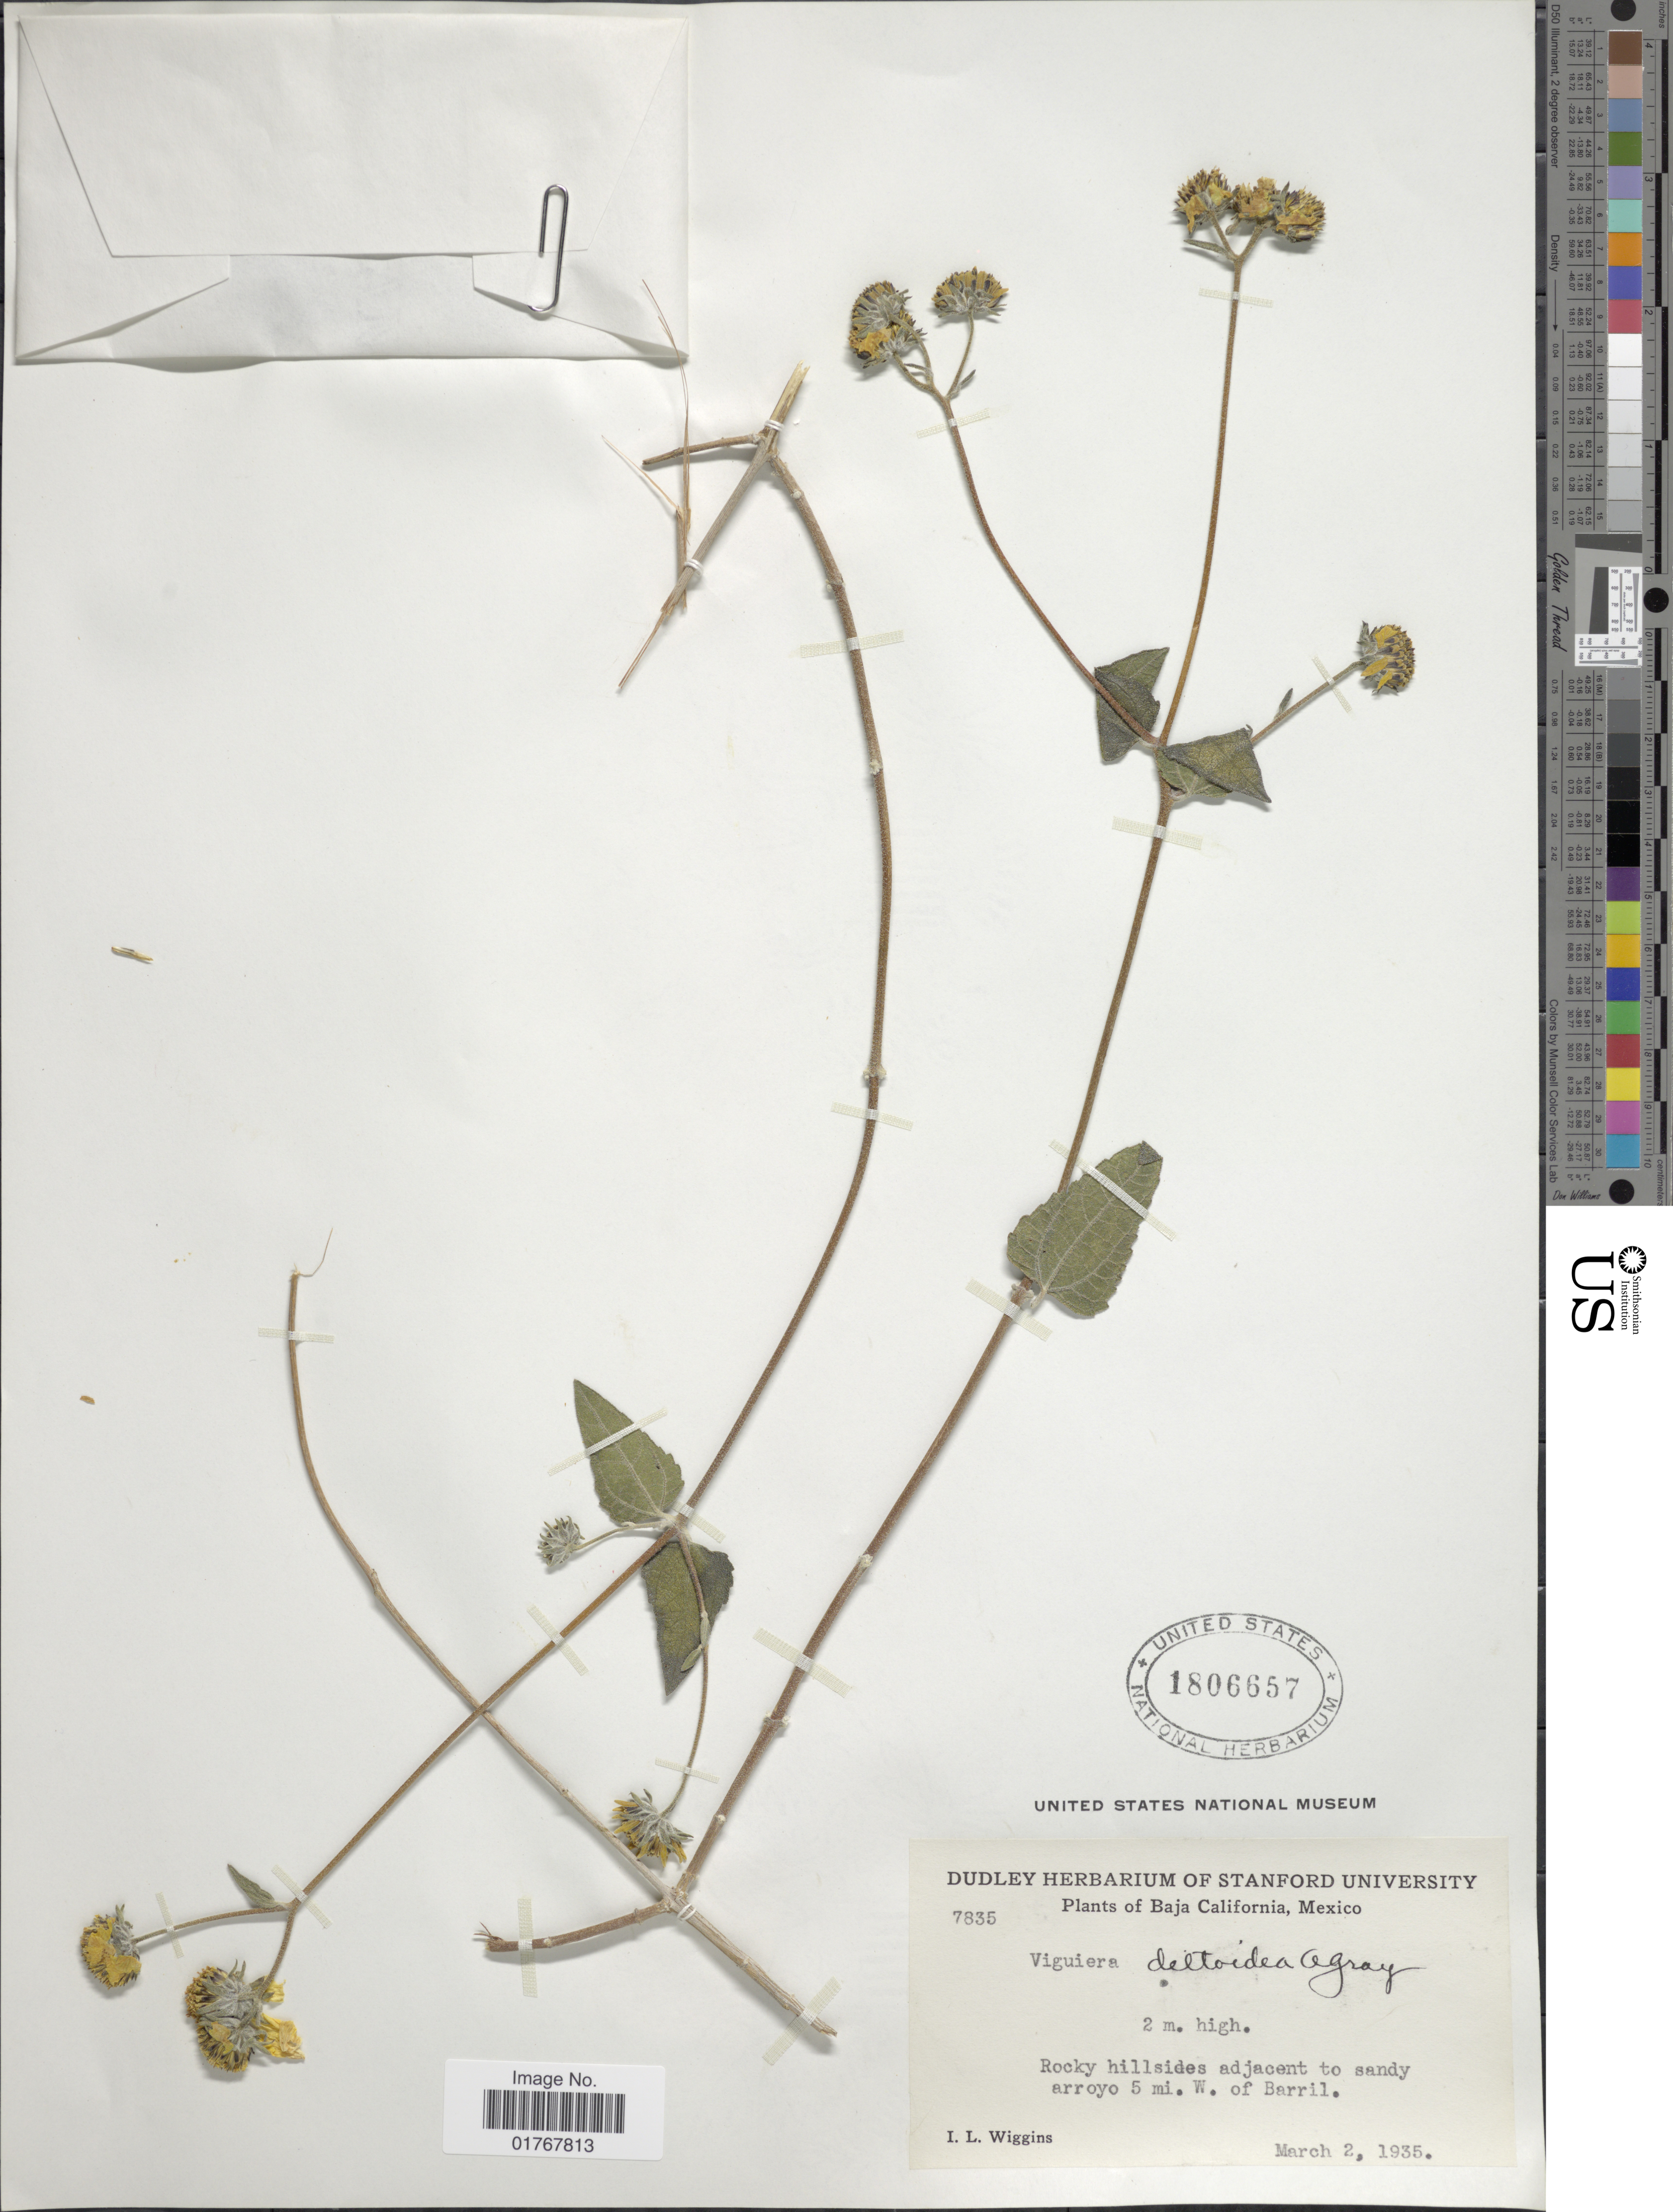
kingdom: Plantae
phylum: Tracheophyta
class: Magnoliopsida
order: Asterales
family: Asteraceae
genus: Viguiera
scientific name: Viguiera deltoidea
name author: A. Gray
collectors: I. L. Wiggins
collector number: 7835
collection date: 1935-03-02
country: Mexico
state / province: Baja California Sur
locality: Rocky hillsides adjacent to sandy arroyo 5 mi W of Barril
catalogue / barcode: US 1806657